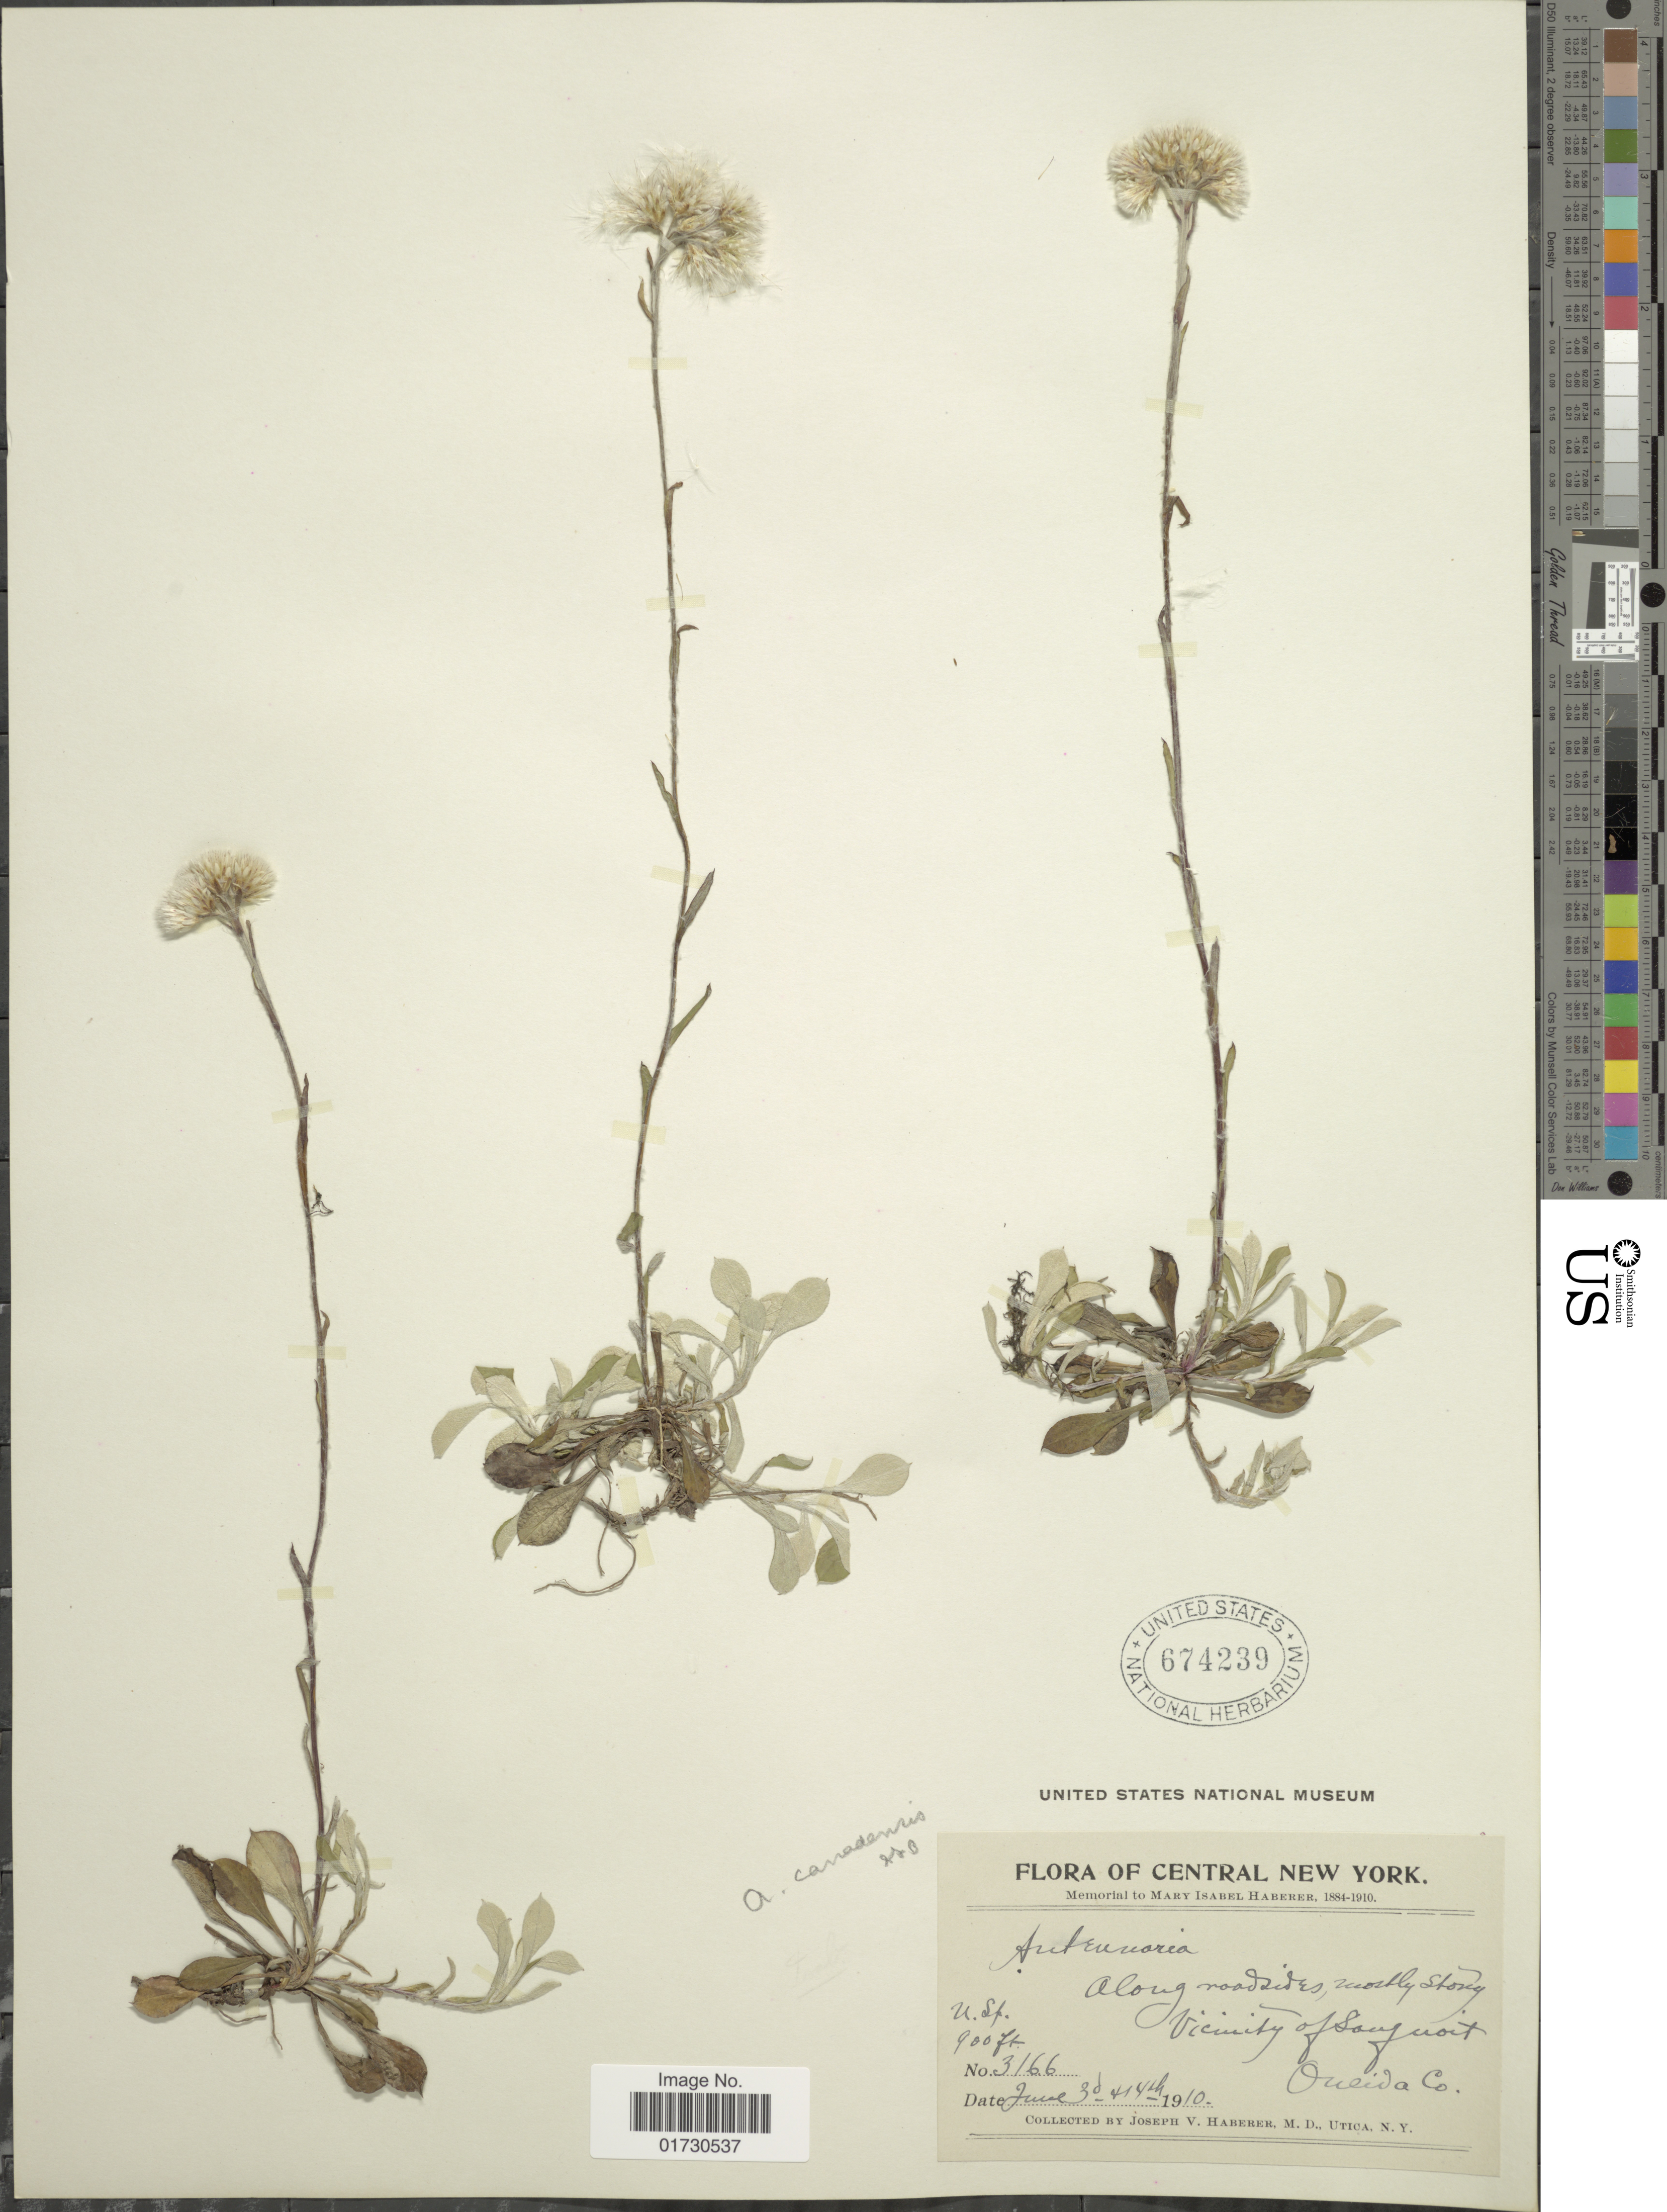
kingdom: Plantae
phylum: Tracheophyta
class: Magnoliopsida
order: Asterales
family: Asteraceae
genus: Antennaria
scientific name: Antennaria canadensis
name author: Greene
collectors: J. V. Haberer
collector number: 3166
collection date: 1910-06-03/1910-06-14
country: United States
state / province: New York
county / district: Oneida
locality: Central New York, Along roadside, mostly stony, Vicinity of Sauquoit, Oneida Co.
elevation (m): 274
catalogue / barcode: US 674239